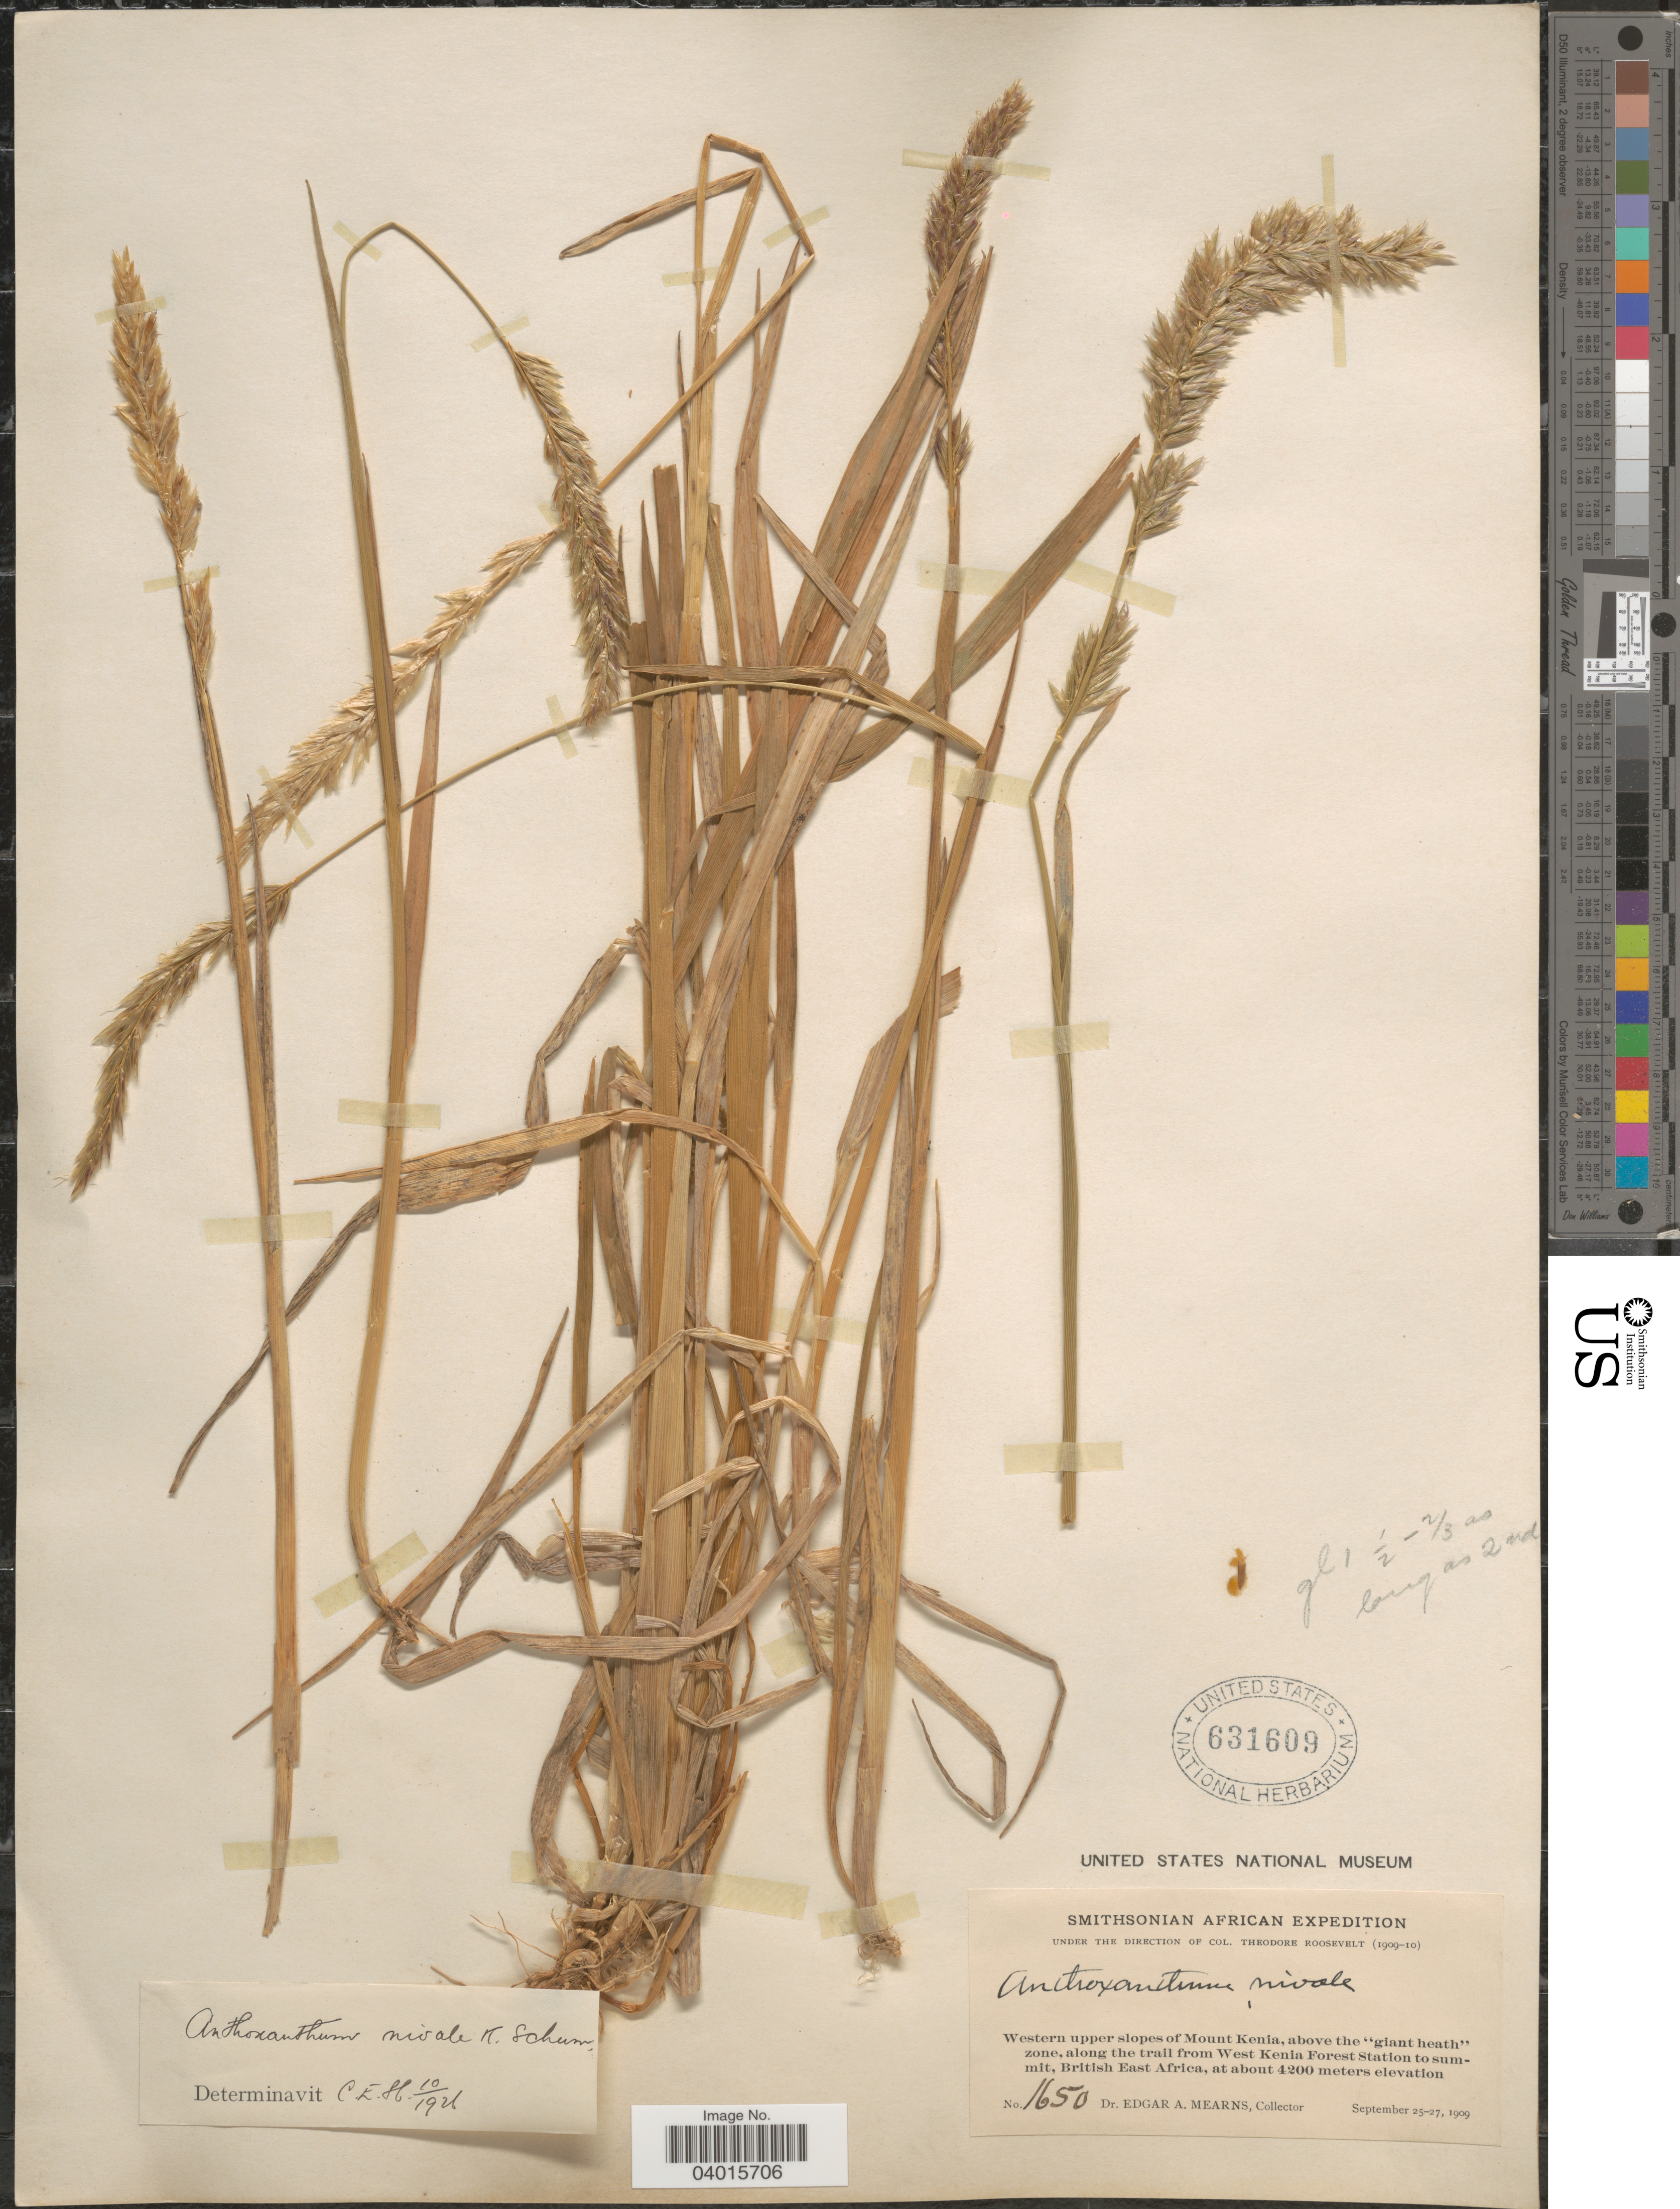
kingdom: Plantae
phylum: Tracheophyta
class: Liliopsida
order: Poales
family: Poaceae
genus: Anthoxanthum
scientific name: Anthoxanthum nivale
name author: K. Schum.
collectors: E. A. Mearns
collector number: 1650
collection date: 1909-09-25/1909-09-27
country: Kenya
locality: Western upper slopes of Mount Kenia, above the "giant heath" zone, along the trail from West Kenia Forest Station to summit, Britisch East Africa.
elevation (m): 4200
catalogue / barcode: US 631609